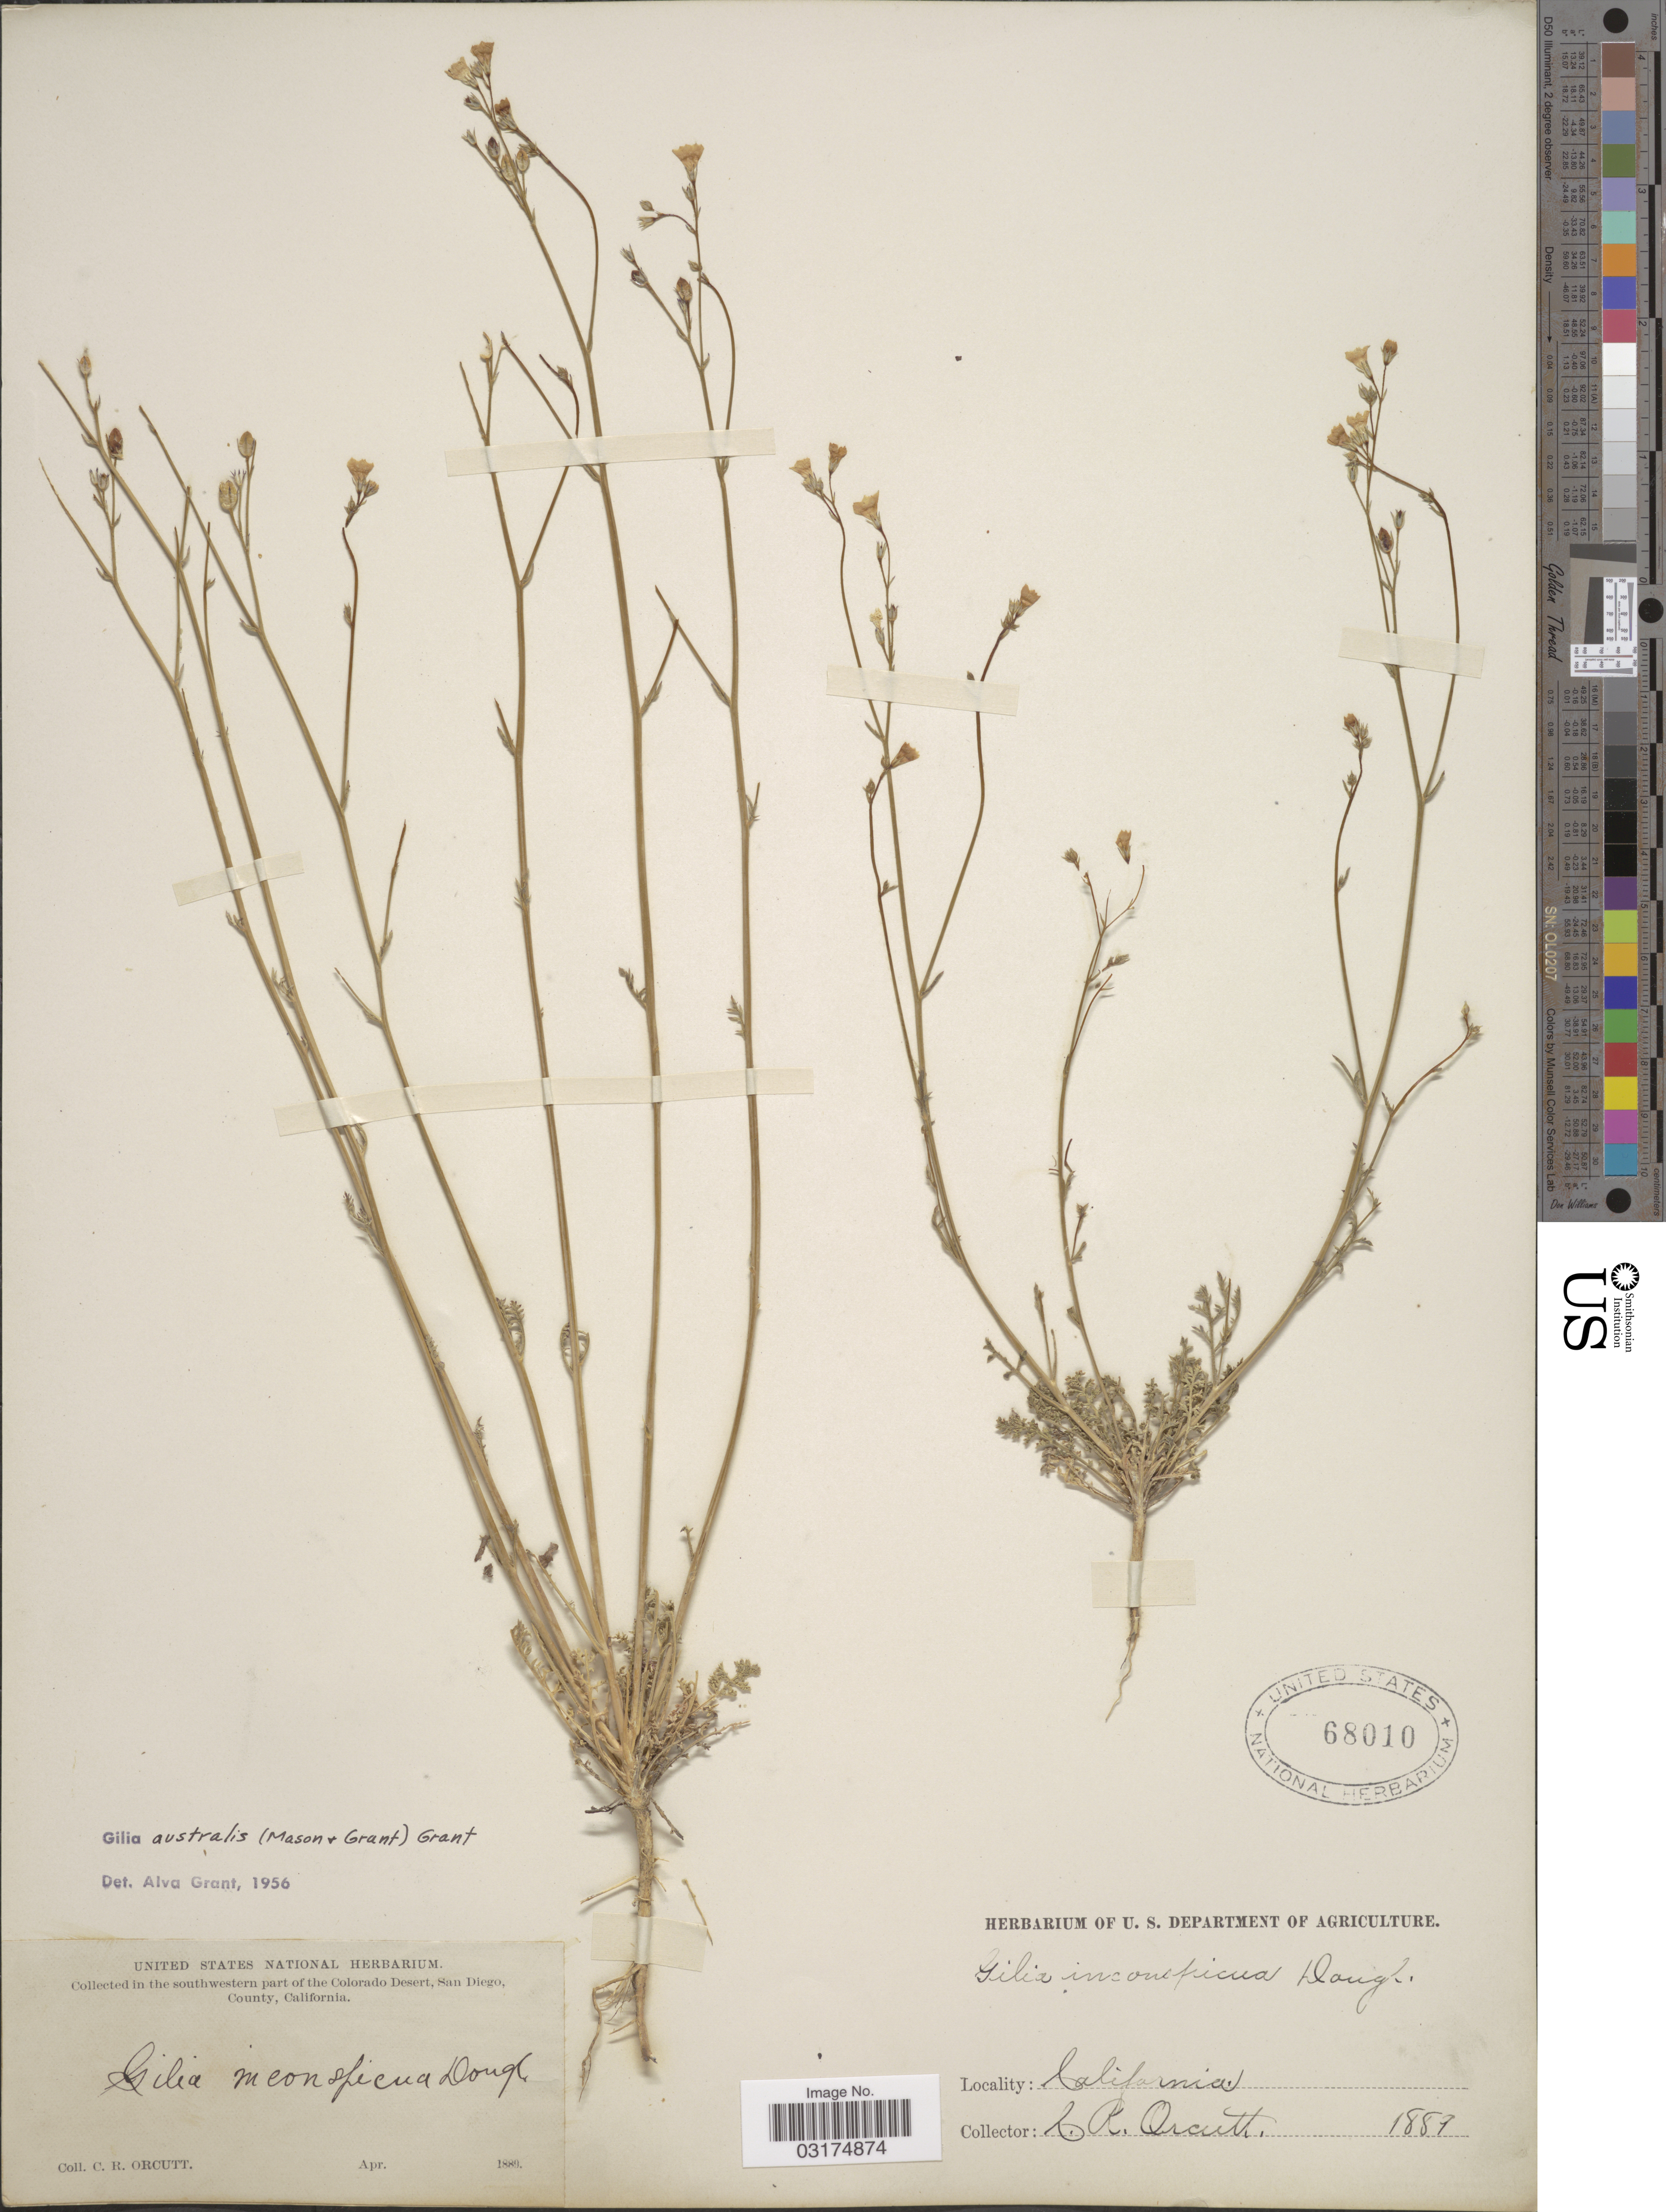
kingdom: Plantae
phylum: Tracheophyta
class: Magnoliopsida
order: Ericales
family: Polemoniaceae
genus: Saltugilia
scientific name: Saltugilia australis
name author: (H. Mason & A.D. Grant) L.A. Johnson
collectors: C. R. Orcutt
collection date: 1889-04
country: United States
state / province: California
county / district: San Diego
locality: In the southwestern part of the Colorado Desert, San Diego County.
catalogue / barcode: US 68010